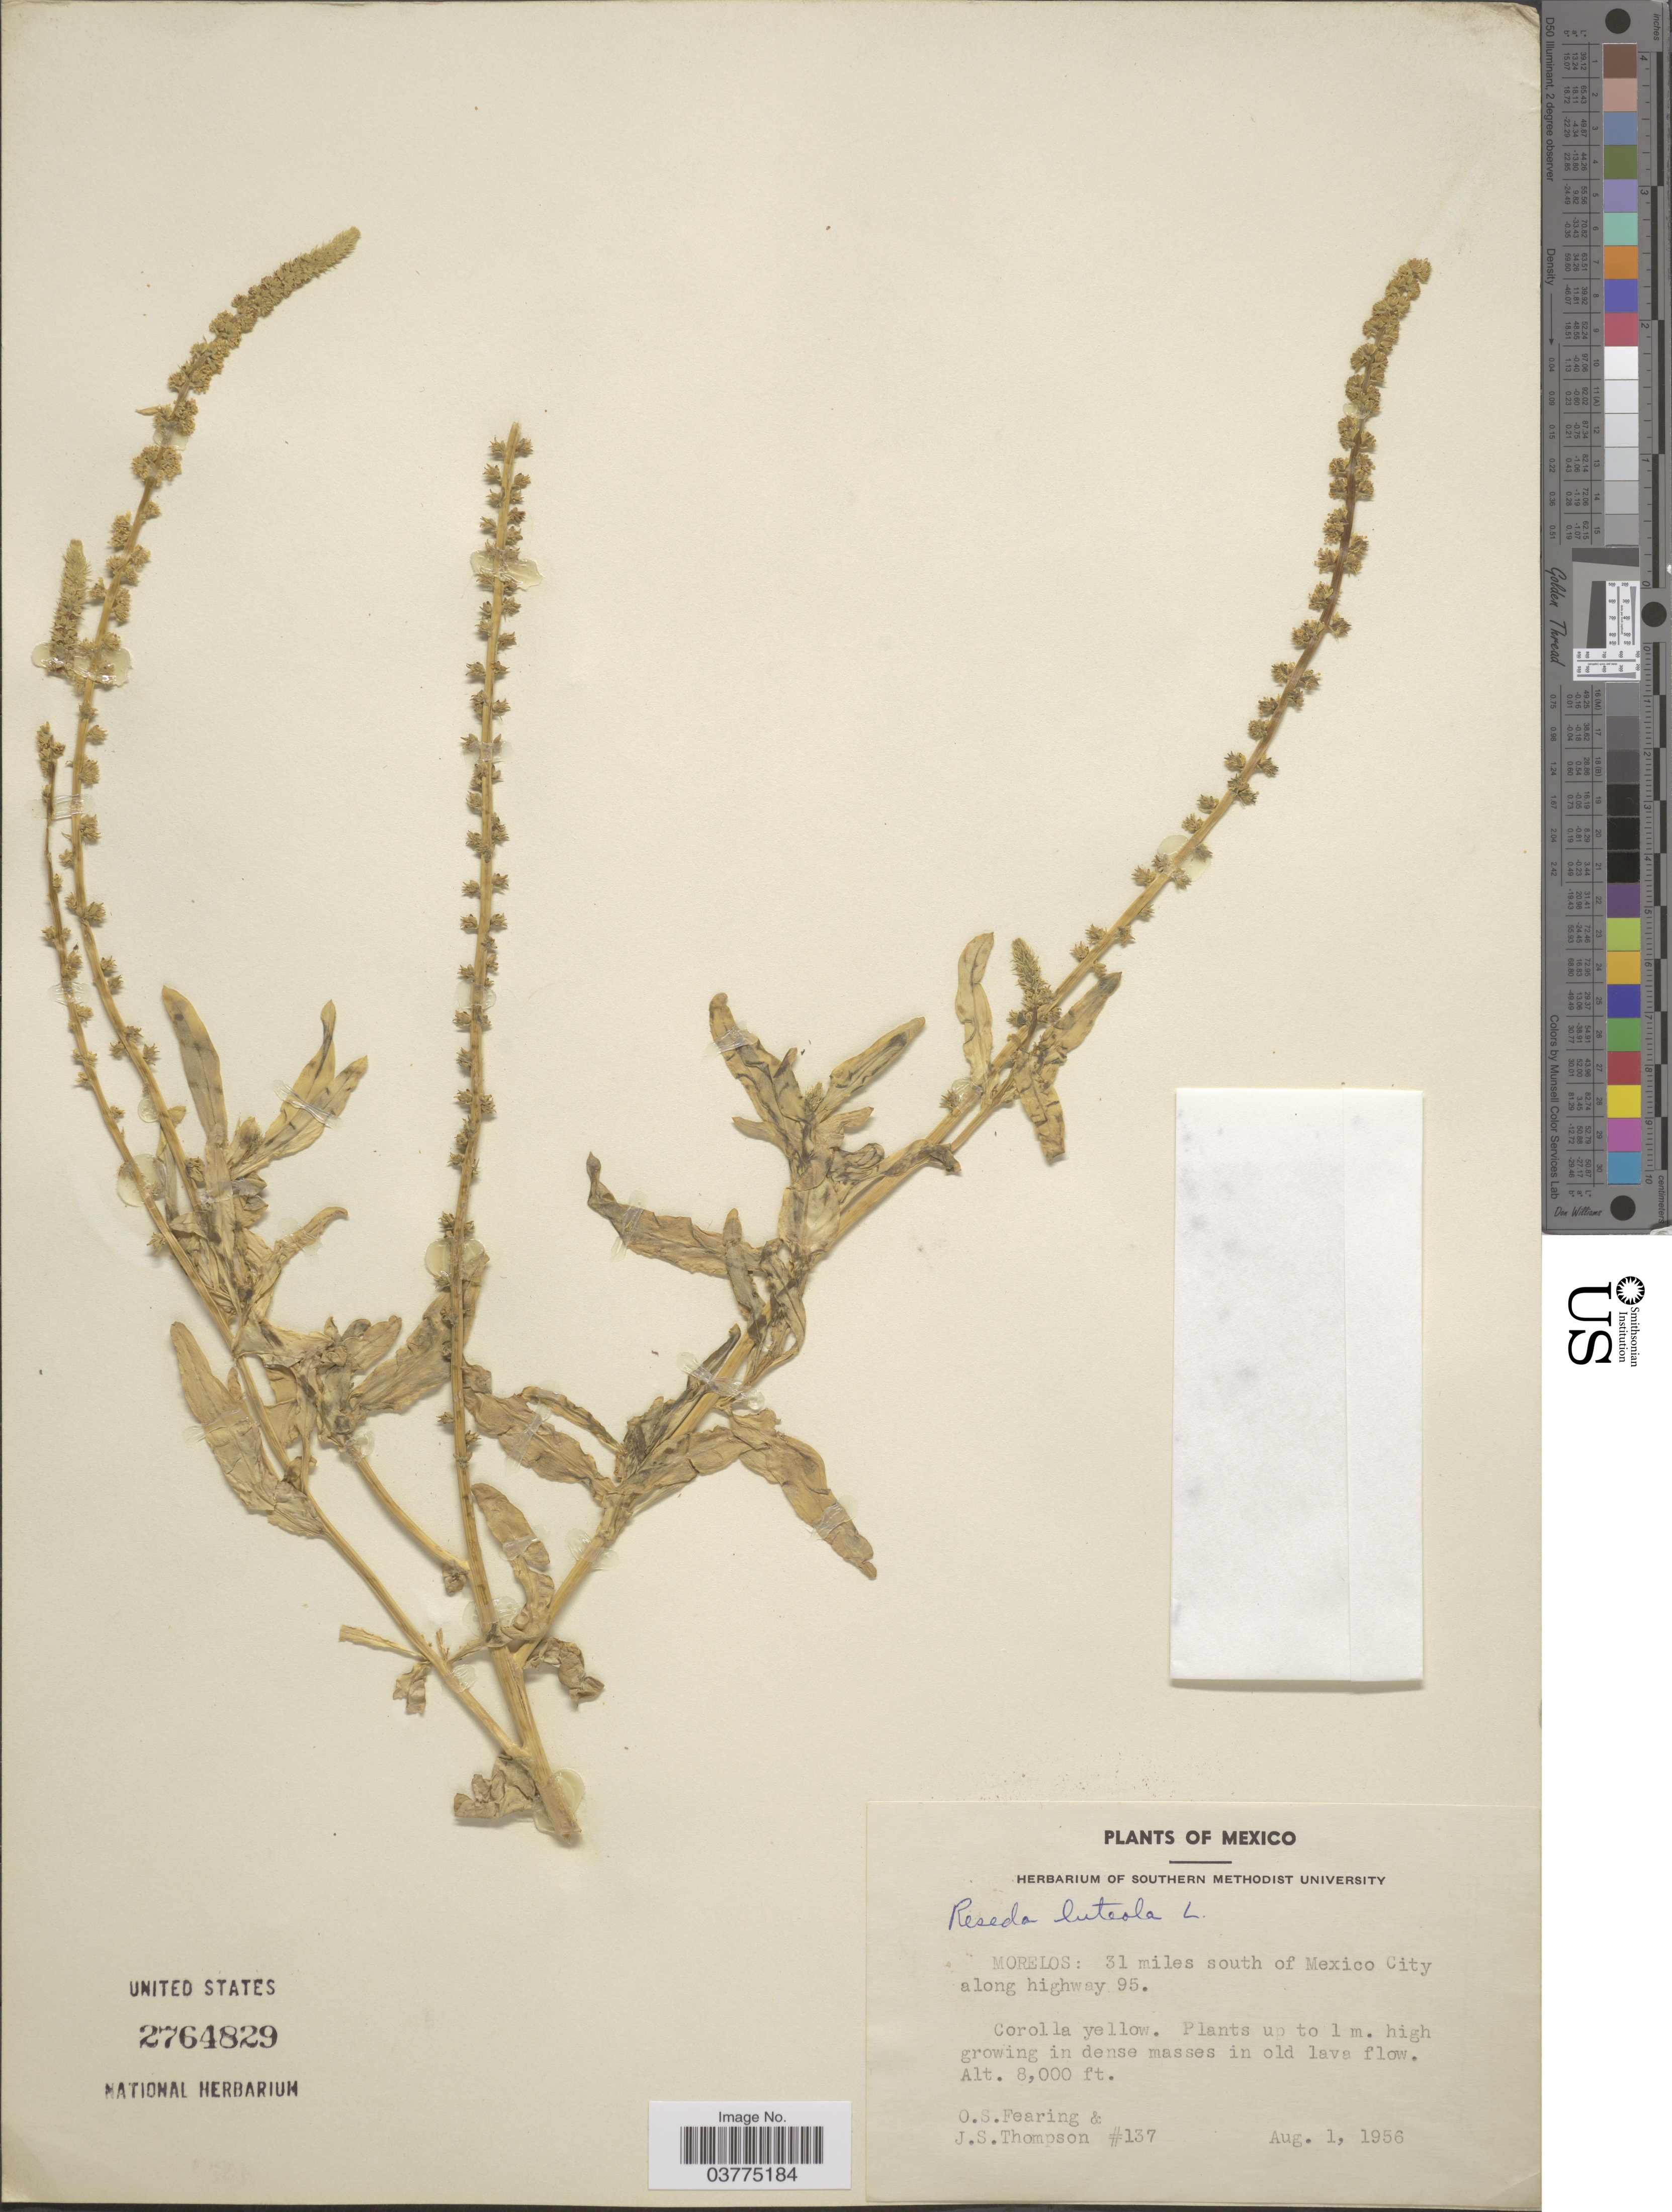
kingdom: Plantae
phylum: Tracheophyta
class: Magnoliopsida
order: Brassicales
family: Resedaceae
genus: Reseda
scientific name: Reseda luteola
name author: L.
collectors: O. S. Fearing & J. S. Thompson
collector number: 137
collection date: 1956-08-01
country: Mexico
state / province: Morelos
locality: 31 miles south of Mexico City along highway 95.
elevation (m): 2438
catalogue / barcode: US 2764829